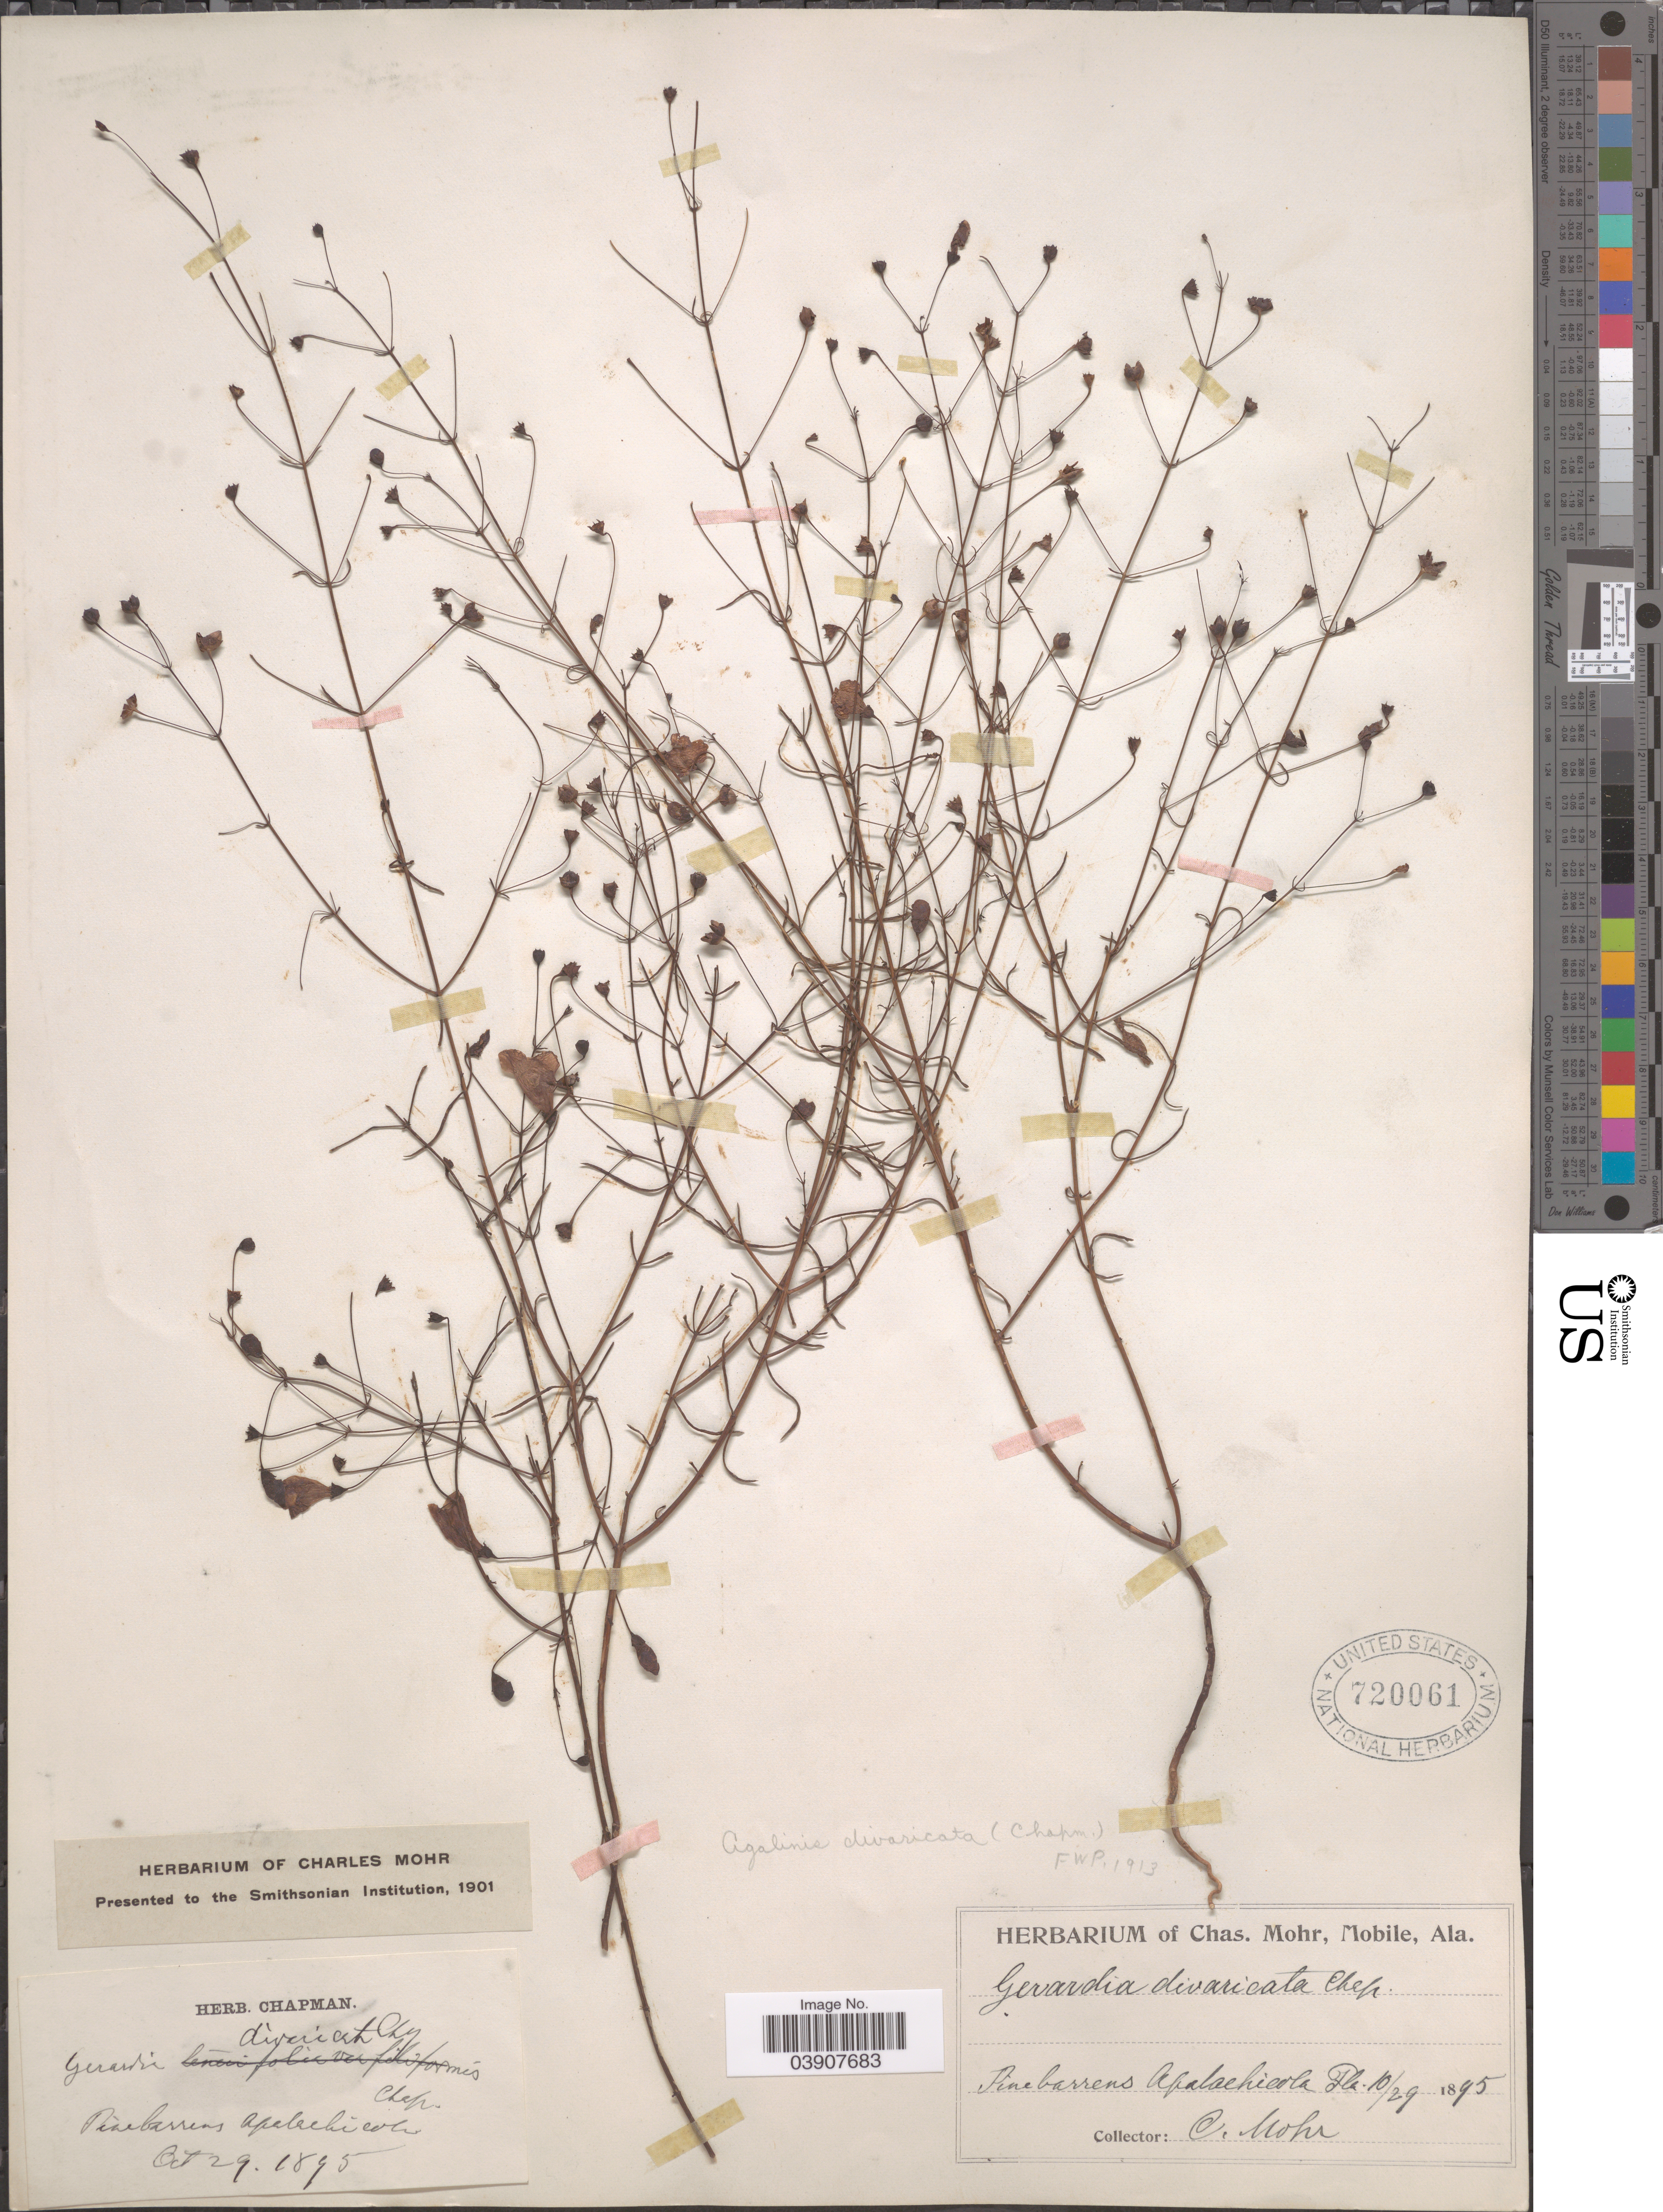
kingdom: Plantae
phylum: Tracheophyta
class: Magnoliopsida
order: Lamiales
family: Orobanchaceae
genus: Agalinis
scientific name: Agalinis divaricata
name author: (Chapm.) Pennell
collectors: Mohr, C. T. (herbarium)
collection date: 1895-10-29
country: United States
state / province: Florida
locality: Pine barrens Apalachicola.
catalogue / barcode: US 720061